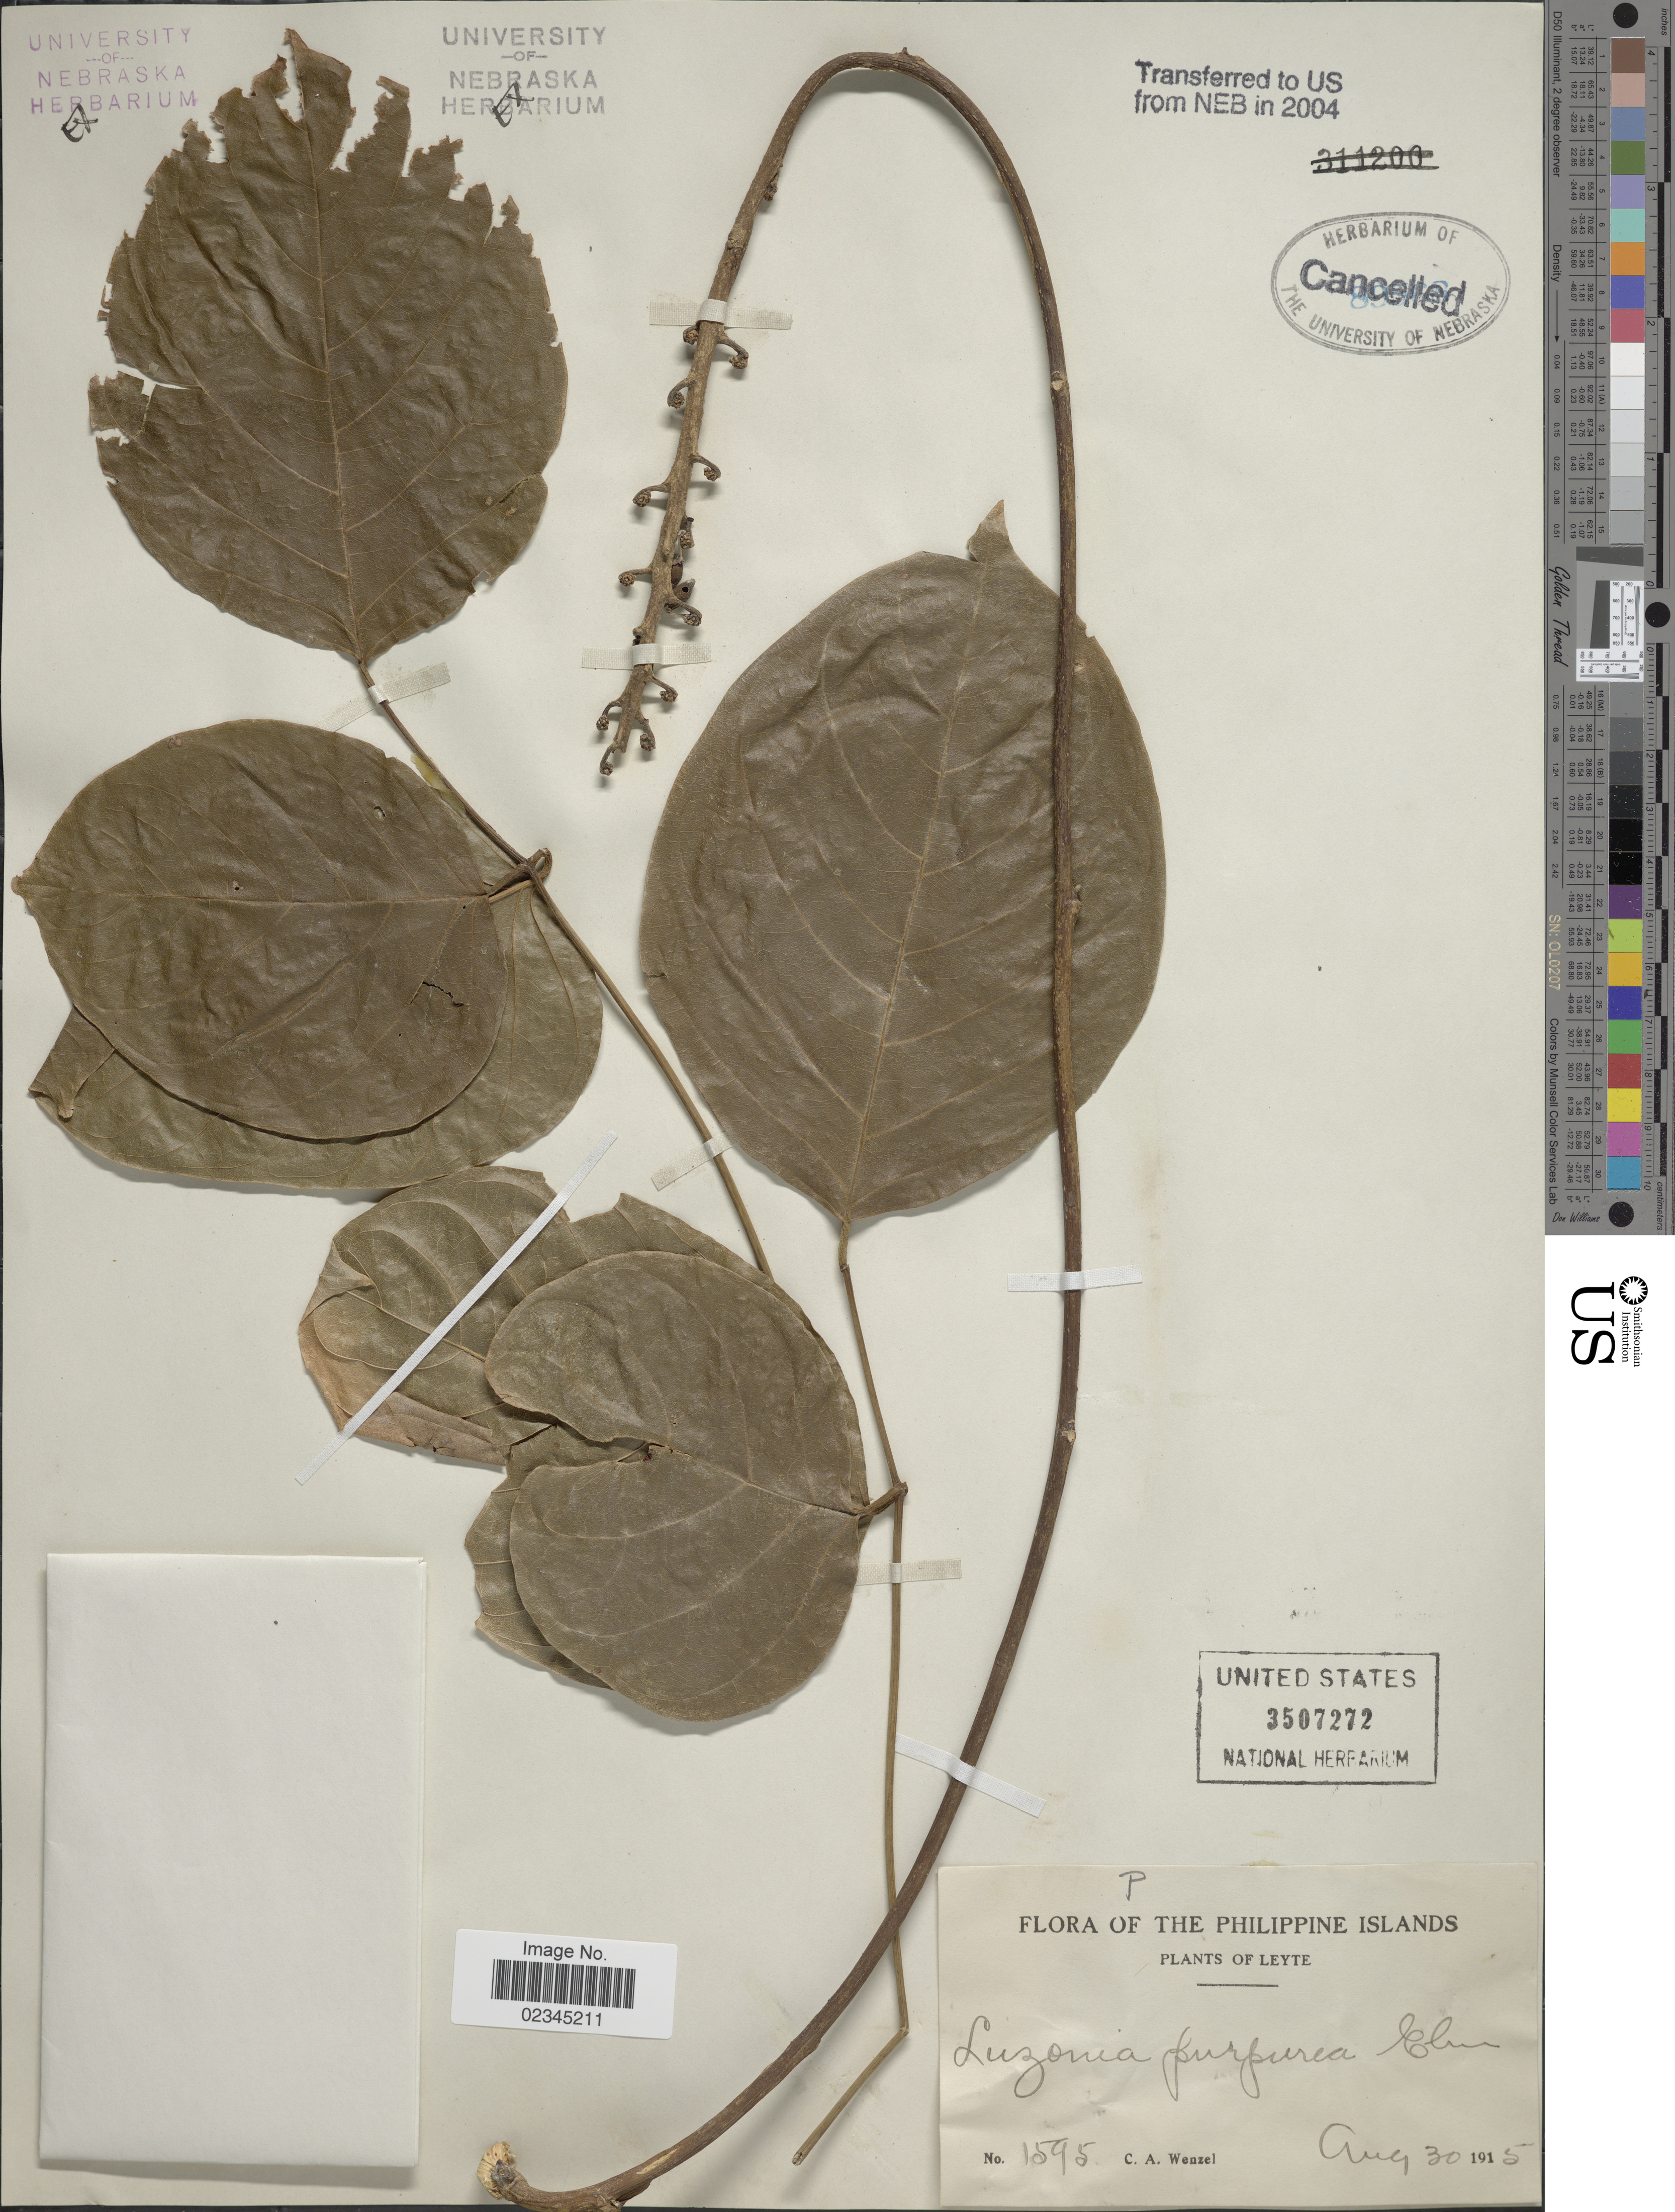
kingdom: Plantae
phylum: Tracheophyta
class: Magnoliopsida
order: Fabales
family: Fabaceae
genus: Macropsychanthus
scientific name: Macropsychanthus purpureus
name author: (Elmer) L.P. Queiroz & Snak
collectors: C. Wenzel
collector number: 1595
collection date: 1915-08-30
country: Philippines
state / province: Eastern Visayas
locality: Leyte, Philippine Islands.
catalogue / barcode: US 3507272